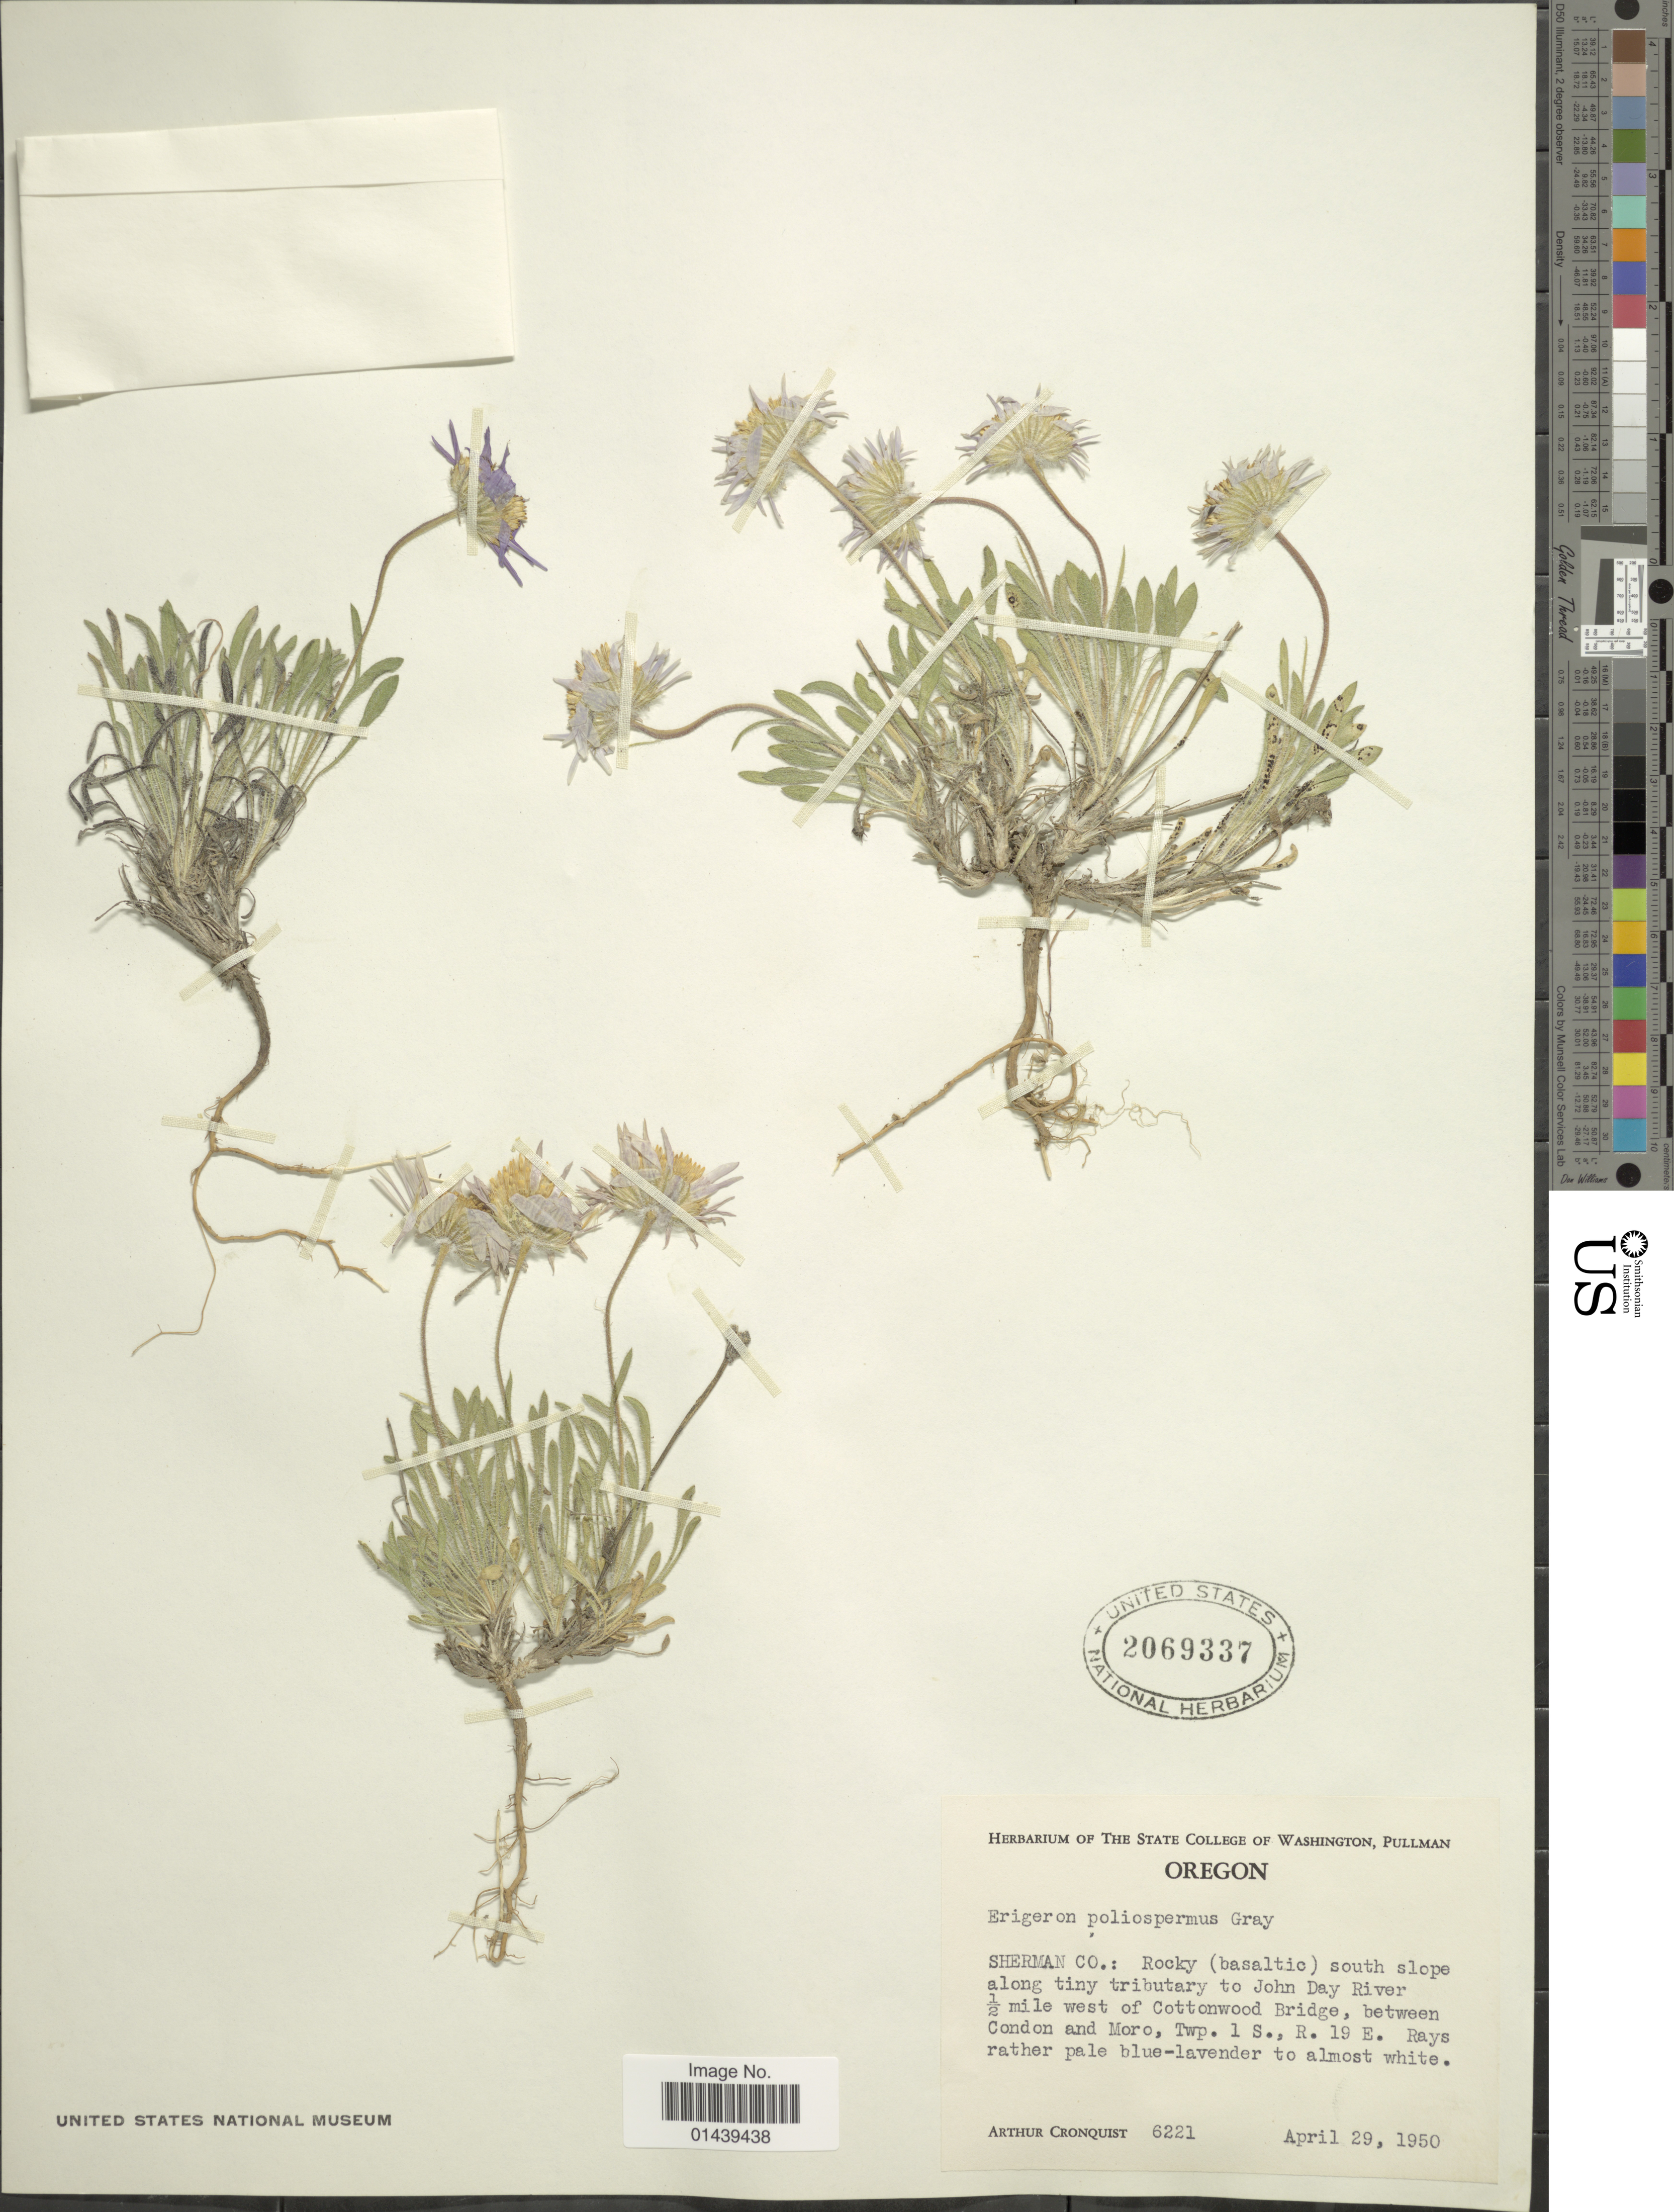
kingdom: Plantae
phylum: Tracheophyta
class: Magnoliopsida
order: Asterales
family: Asteraceae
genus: Erigeron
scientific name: Erigeron poliospermus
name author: A. Gray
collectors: A. J. Cronquist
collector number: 6221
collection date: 1950-04-29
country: United States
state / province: Oregon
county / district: Sherman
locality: Sherman Co.: south slope aloong tiny tributary to John Day River ½ mile west of Cottonwood Bridge, between Condon and Moro, Twp. 1 S., R. 19 E.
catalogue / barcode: US 2069337